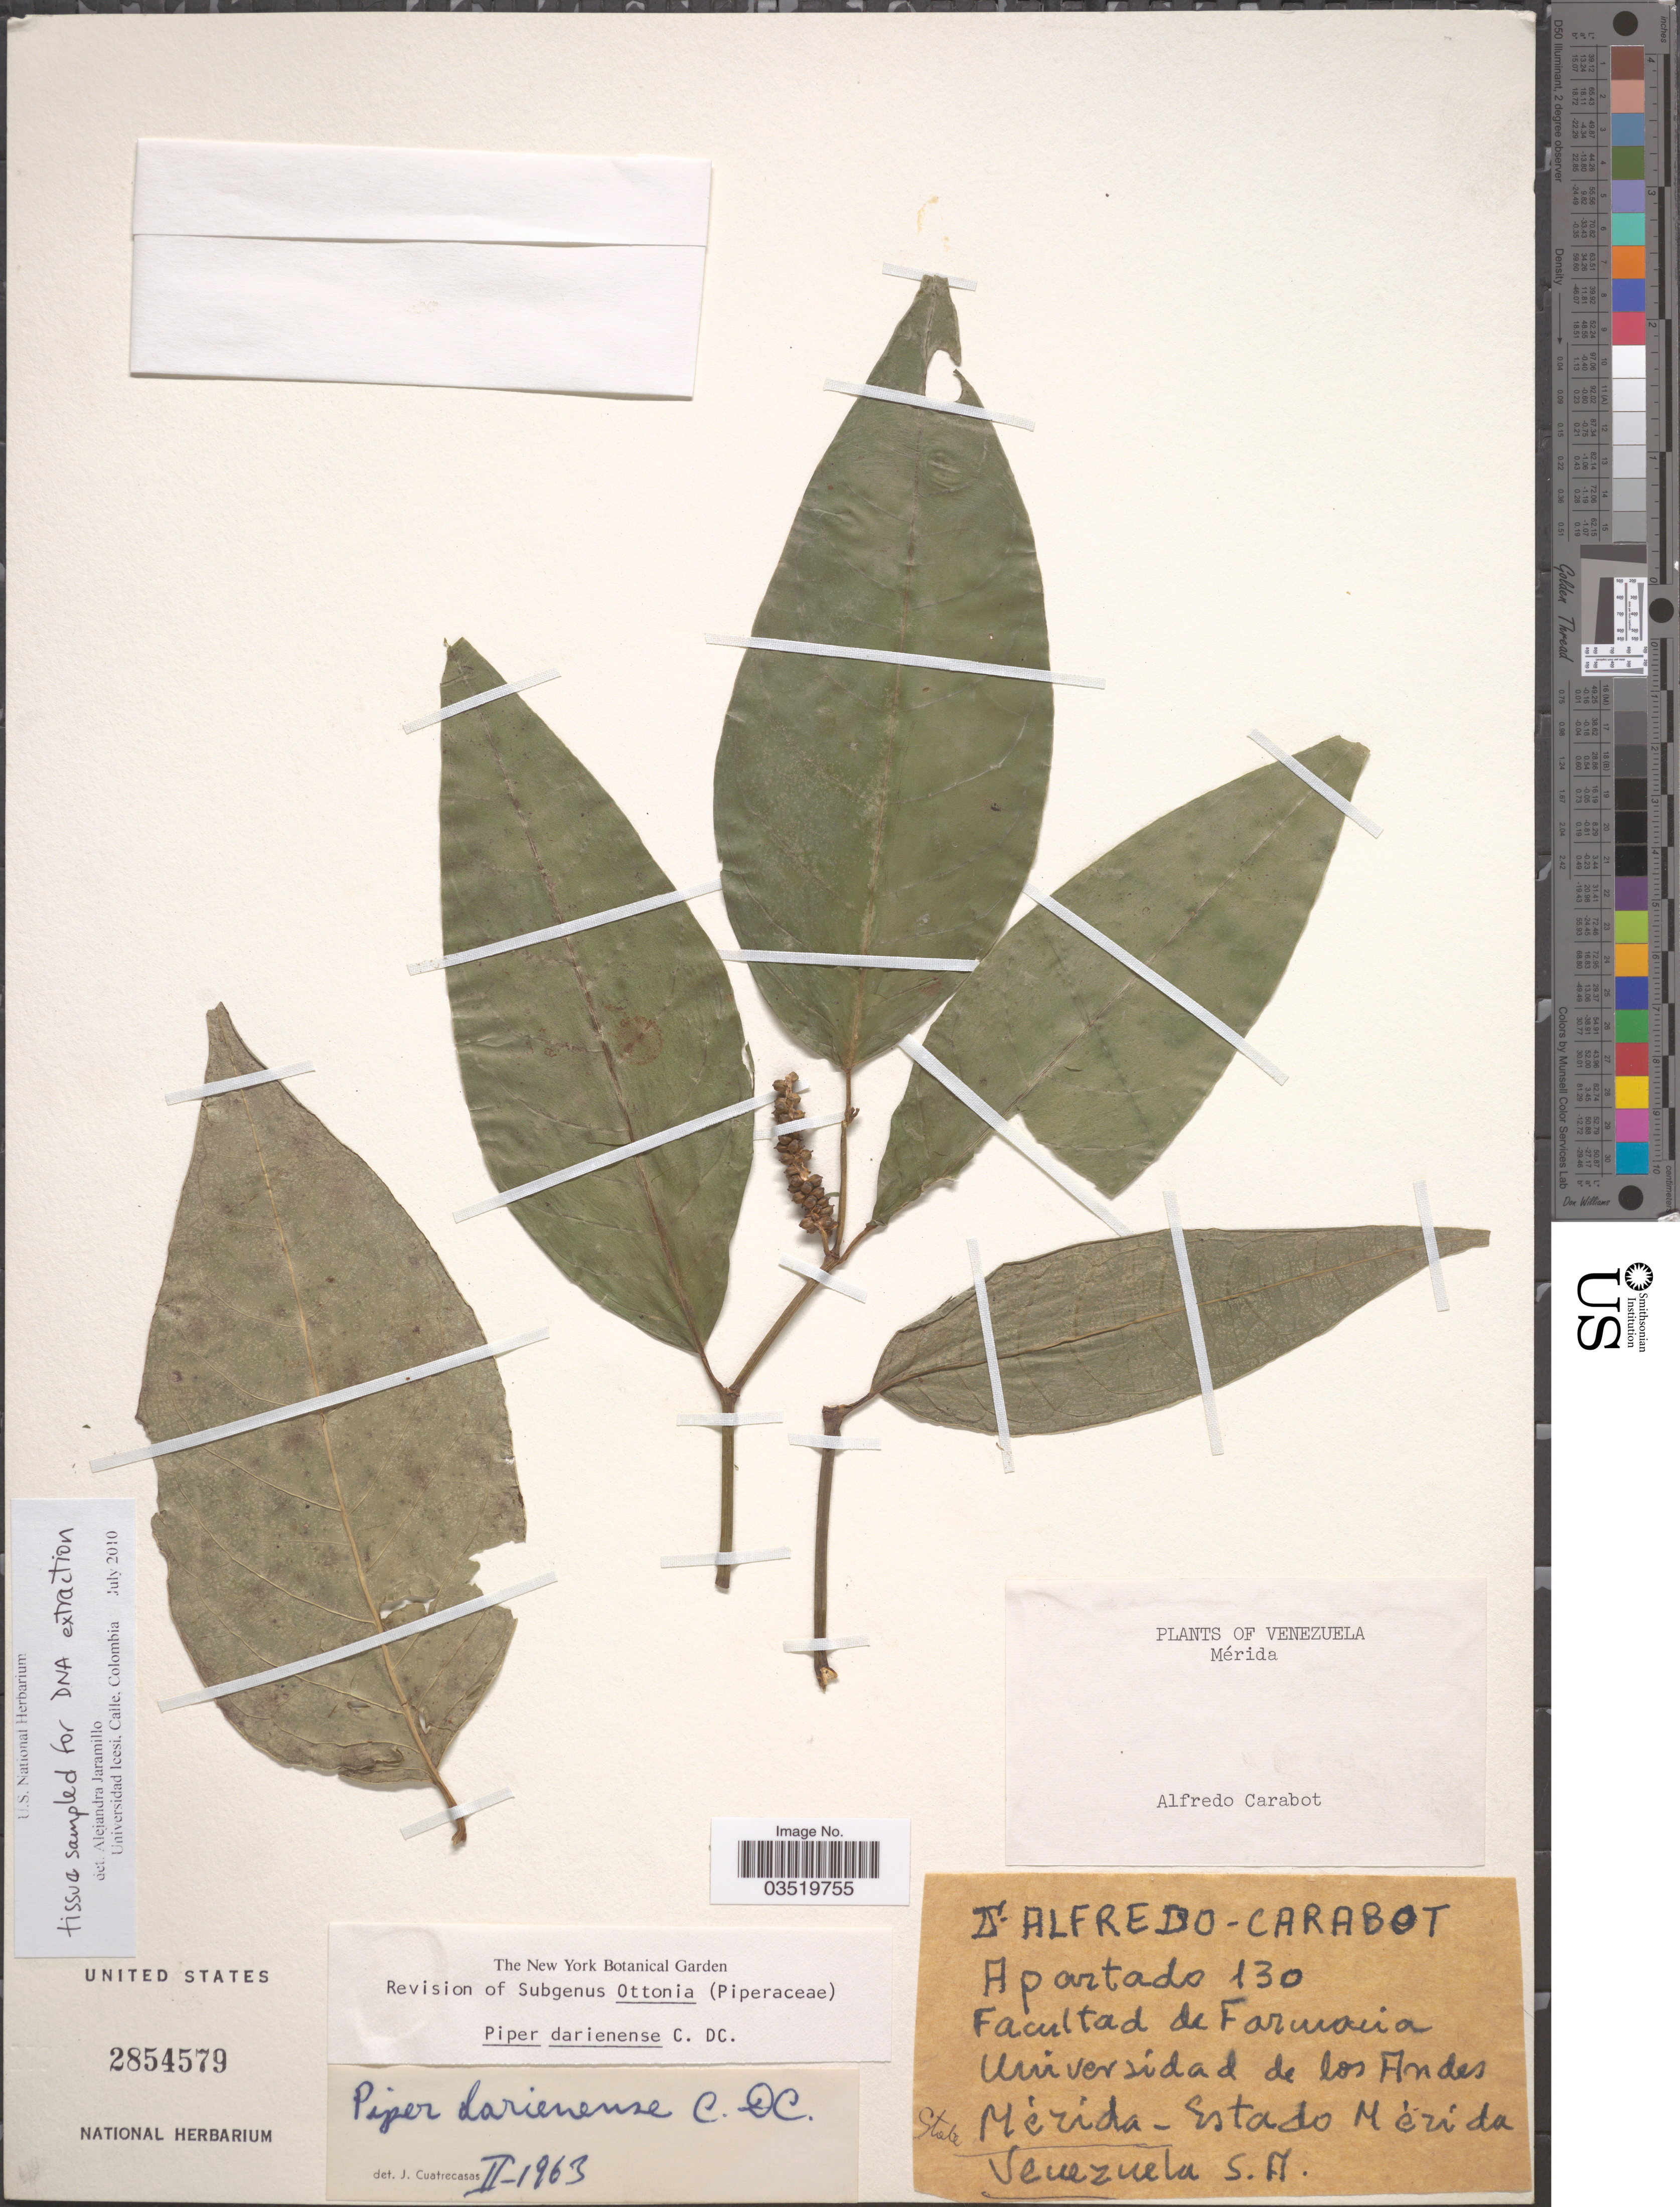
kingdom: Plantae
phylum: Tracheophyta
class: Magnoliopsida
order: Piperales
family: Piperaceae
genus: Piper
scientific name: Piper darienense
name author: C. DC.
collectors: A. Carabot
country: Venezuela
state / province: Merida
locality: Apartado 130. Facultad de Farmacia. Universidad de los Andes.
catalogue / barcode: US 2854579